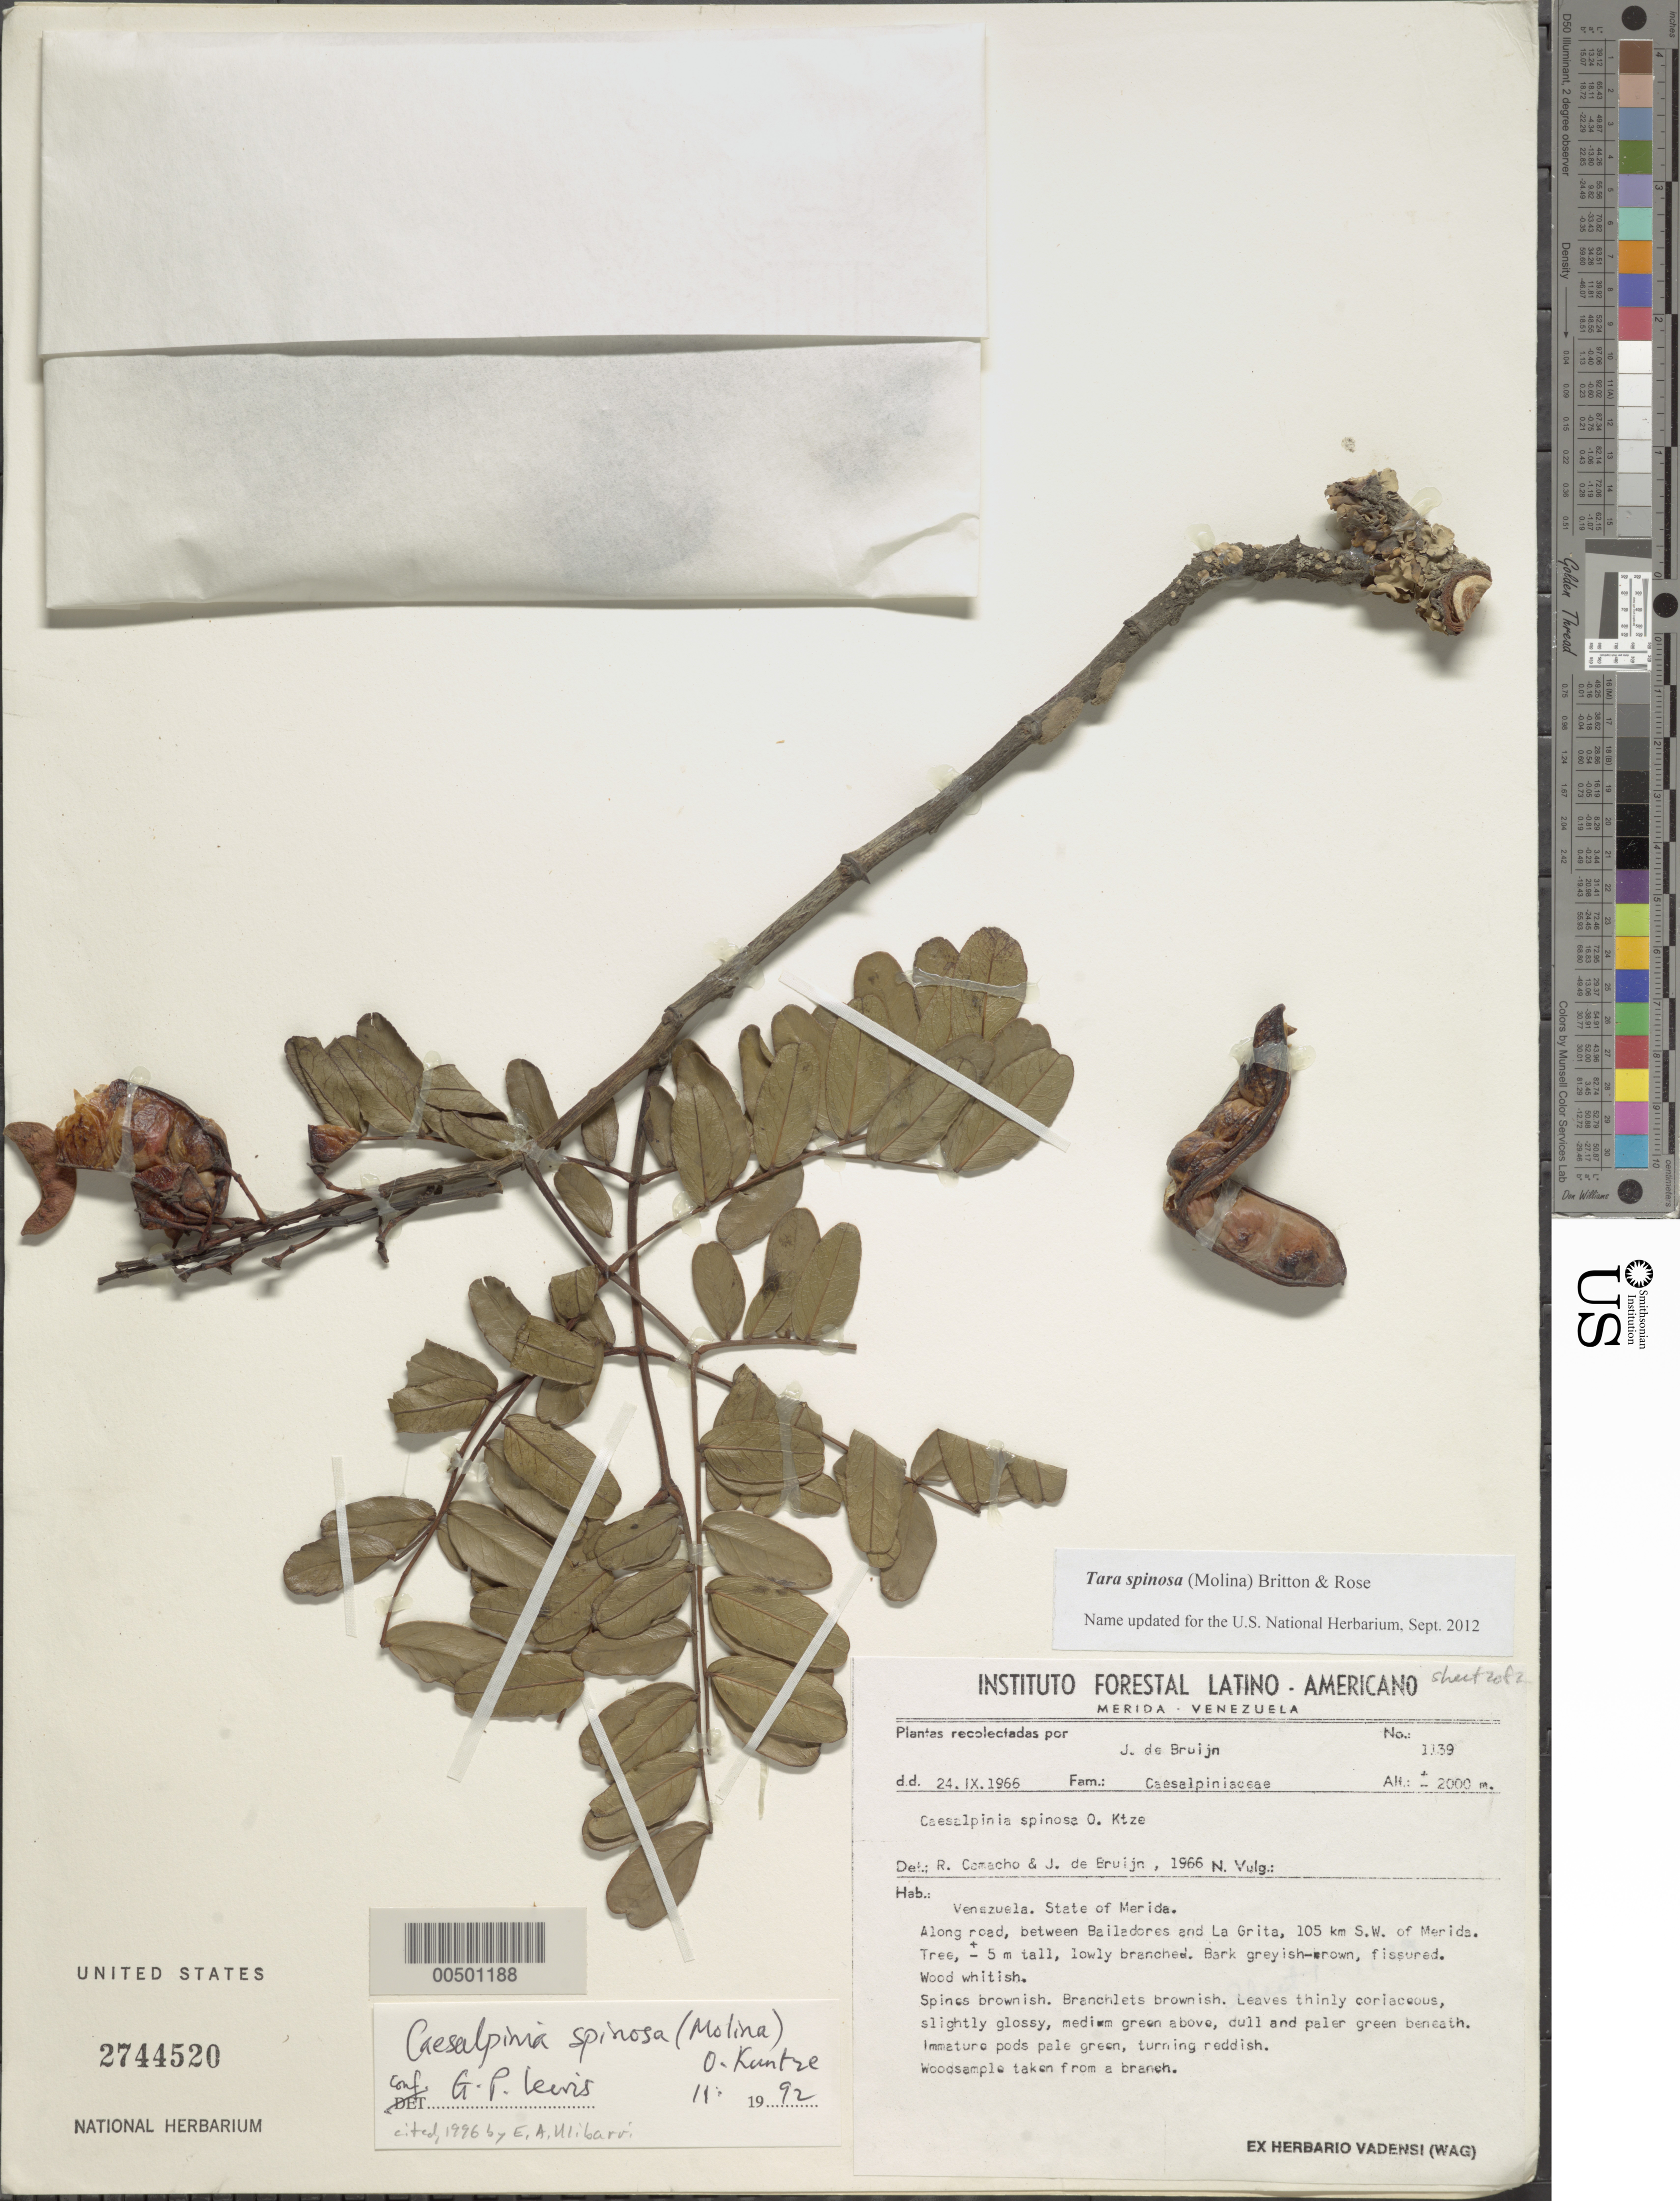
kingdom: Plantae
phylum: Tracheophyta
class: Magnoliopsida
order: Fabales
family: Fabaceae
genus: Tara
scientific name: Tara spinosa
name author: (Molina) Britton & Rose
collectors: J. Bruijn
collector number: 1139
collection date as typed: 24 Sep 1966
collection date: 1966-09-24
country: Venezuela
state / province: Mérida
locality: Between bailadores and la grita, 105 km sw of merida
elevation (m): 2000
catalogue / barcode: US 2744520